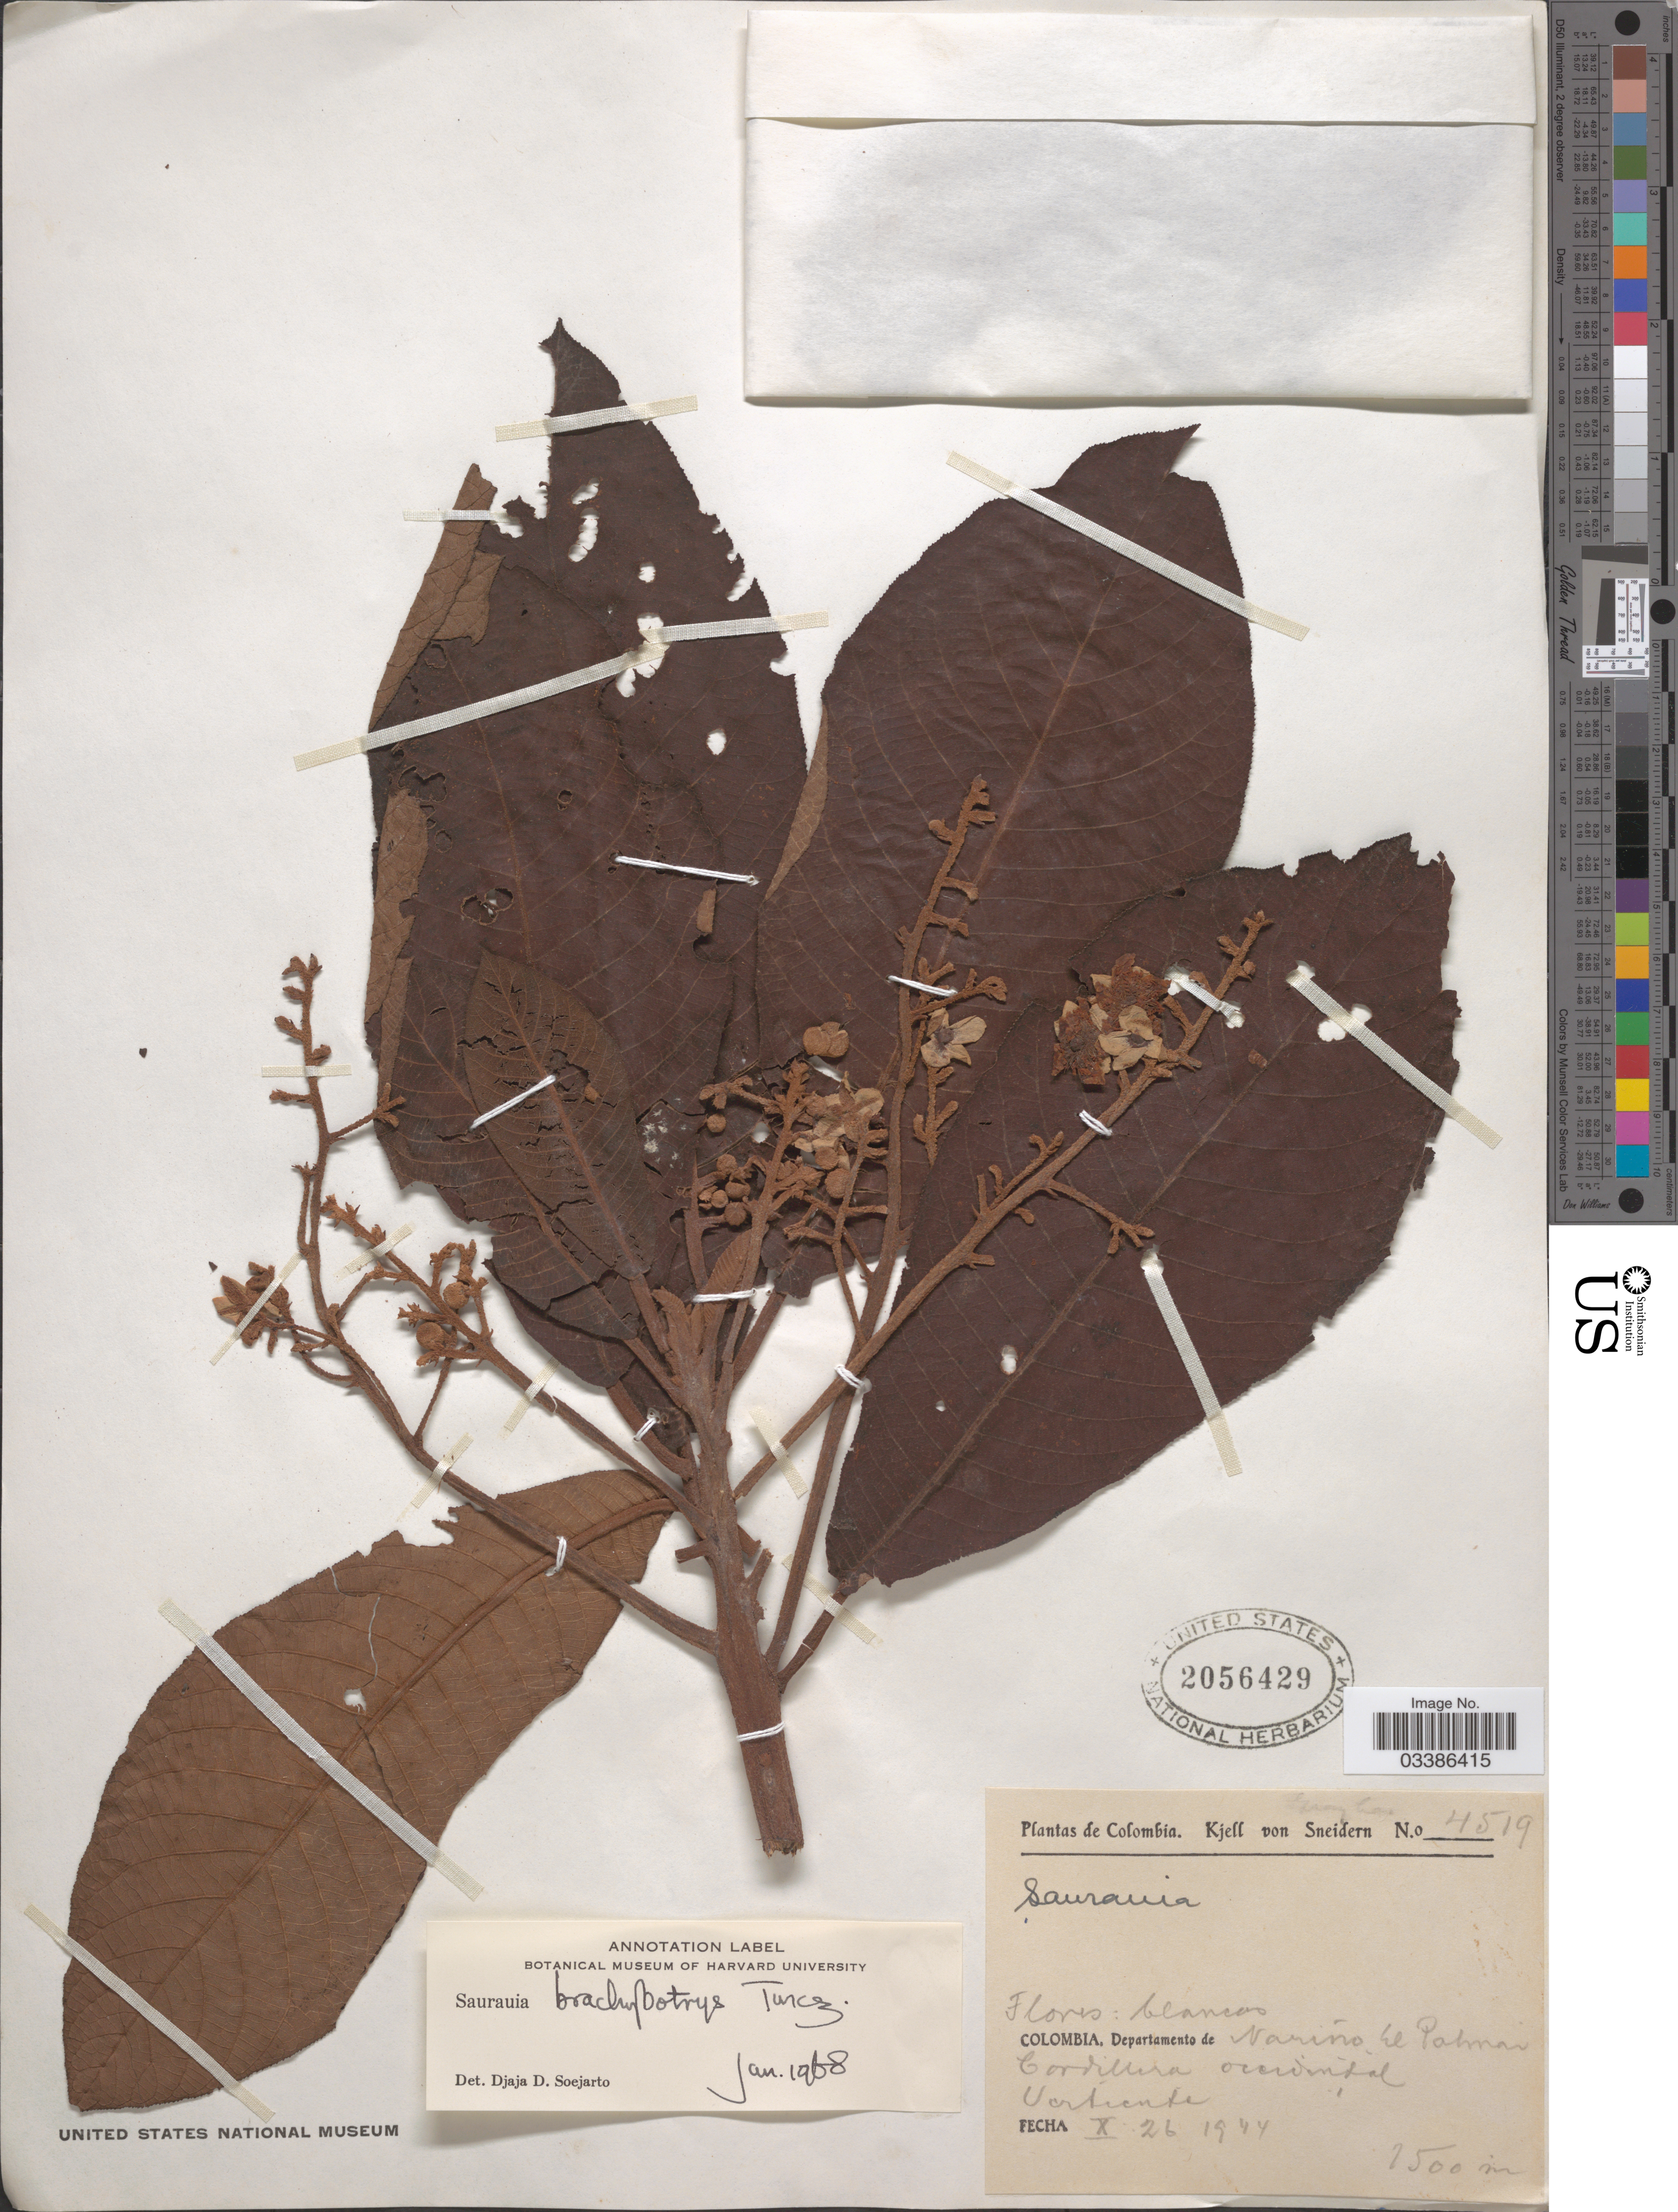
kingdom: Plantae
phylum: Tracheophyta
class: Magnoliopsida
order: Ericales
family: Actinidiaceae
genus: Saurauia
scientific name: Saurauia brachybotrys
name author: Turcz.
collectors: K. von Sneidern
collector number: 4519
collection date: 1944-10-26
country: Colombia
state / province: Nariño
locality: Departamento de Nariño, El Palmar. Cordillera Occidental. Vertiente.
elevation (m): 1500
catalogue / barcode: US 2056429